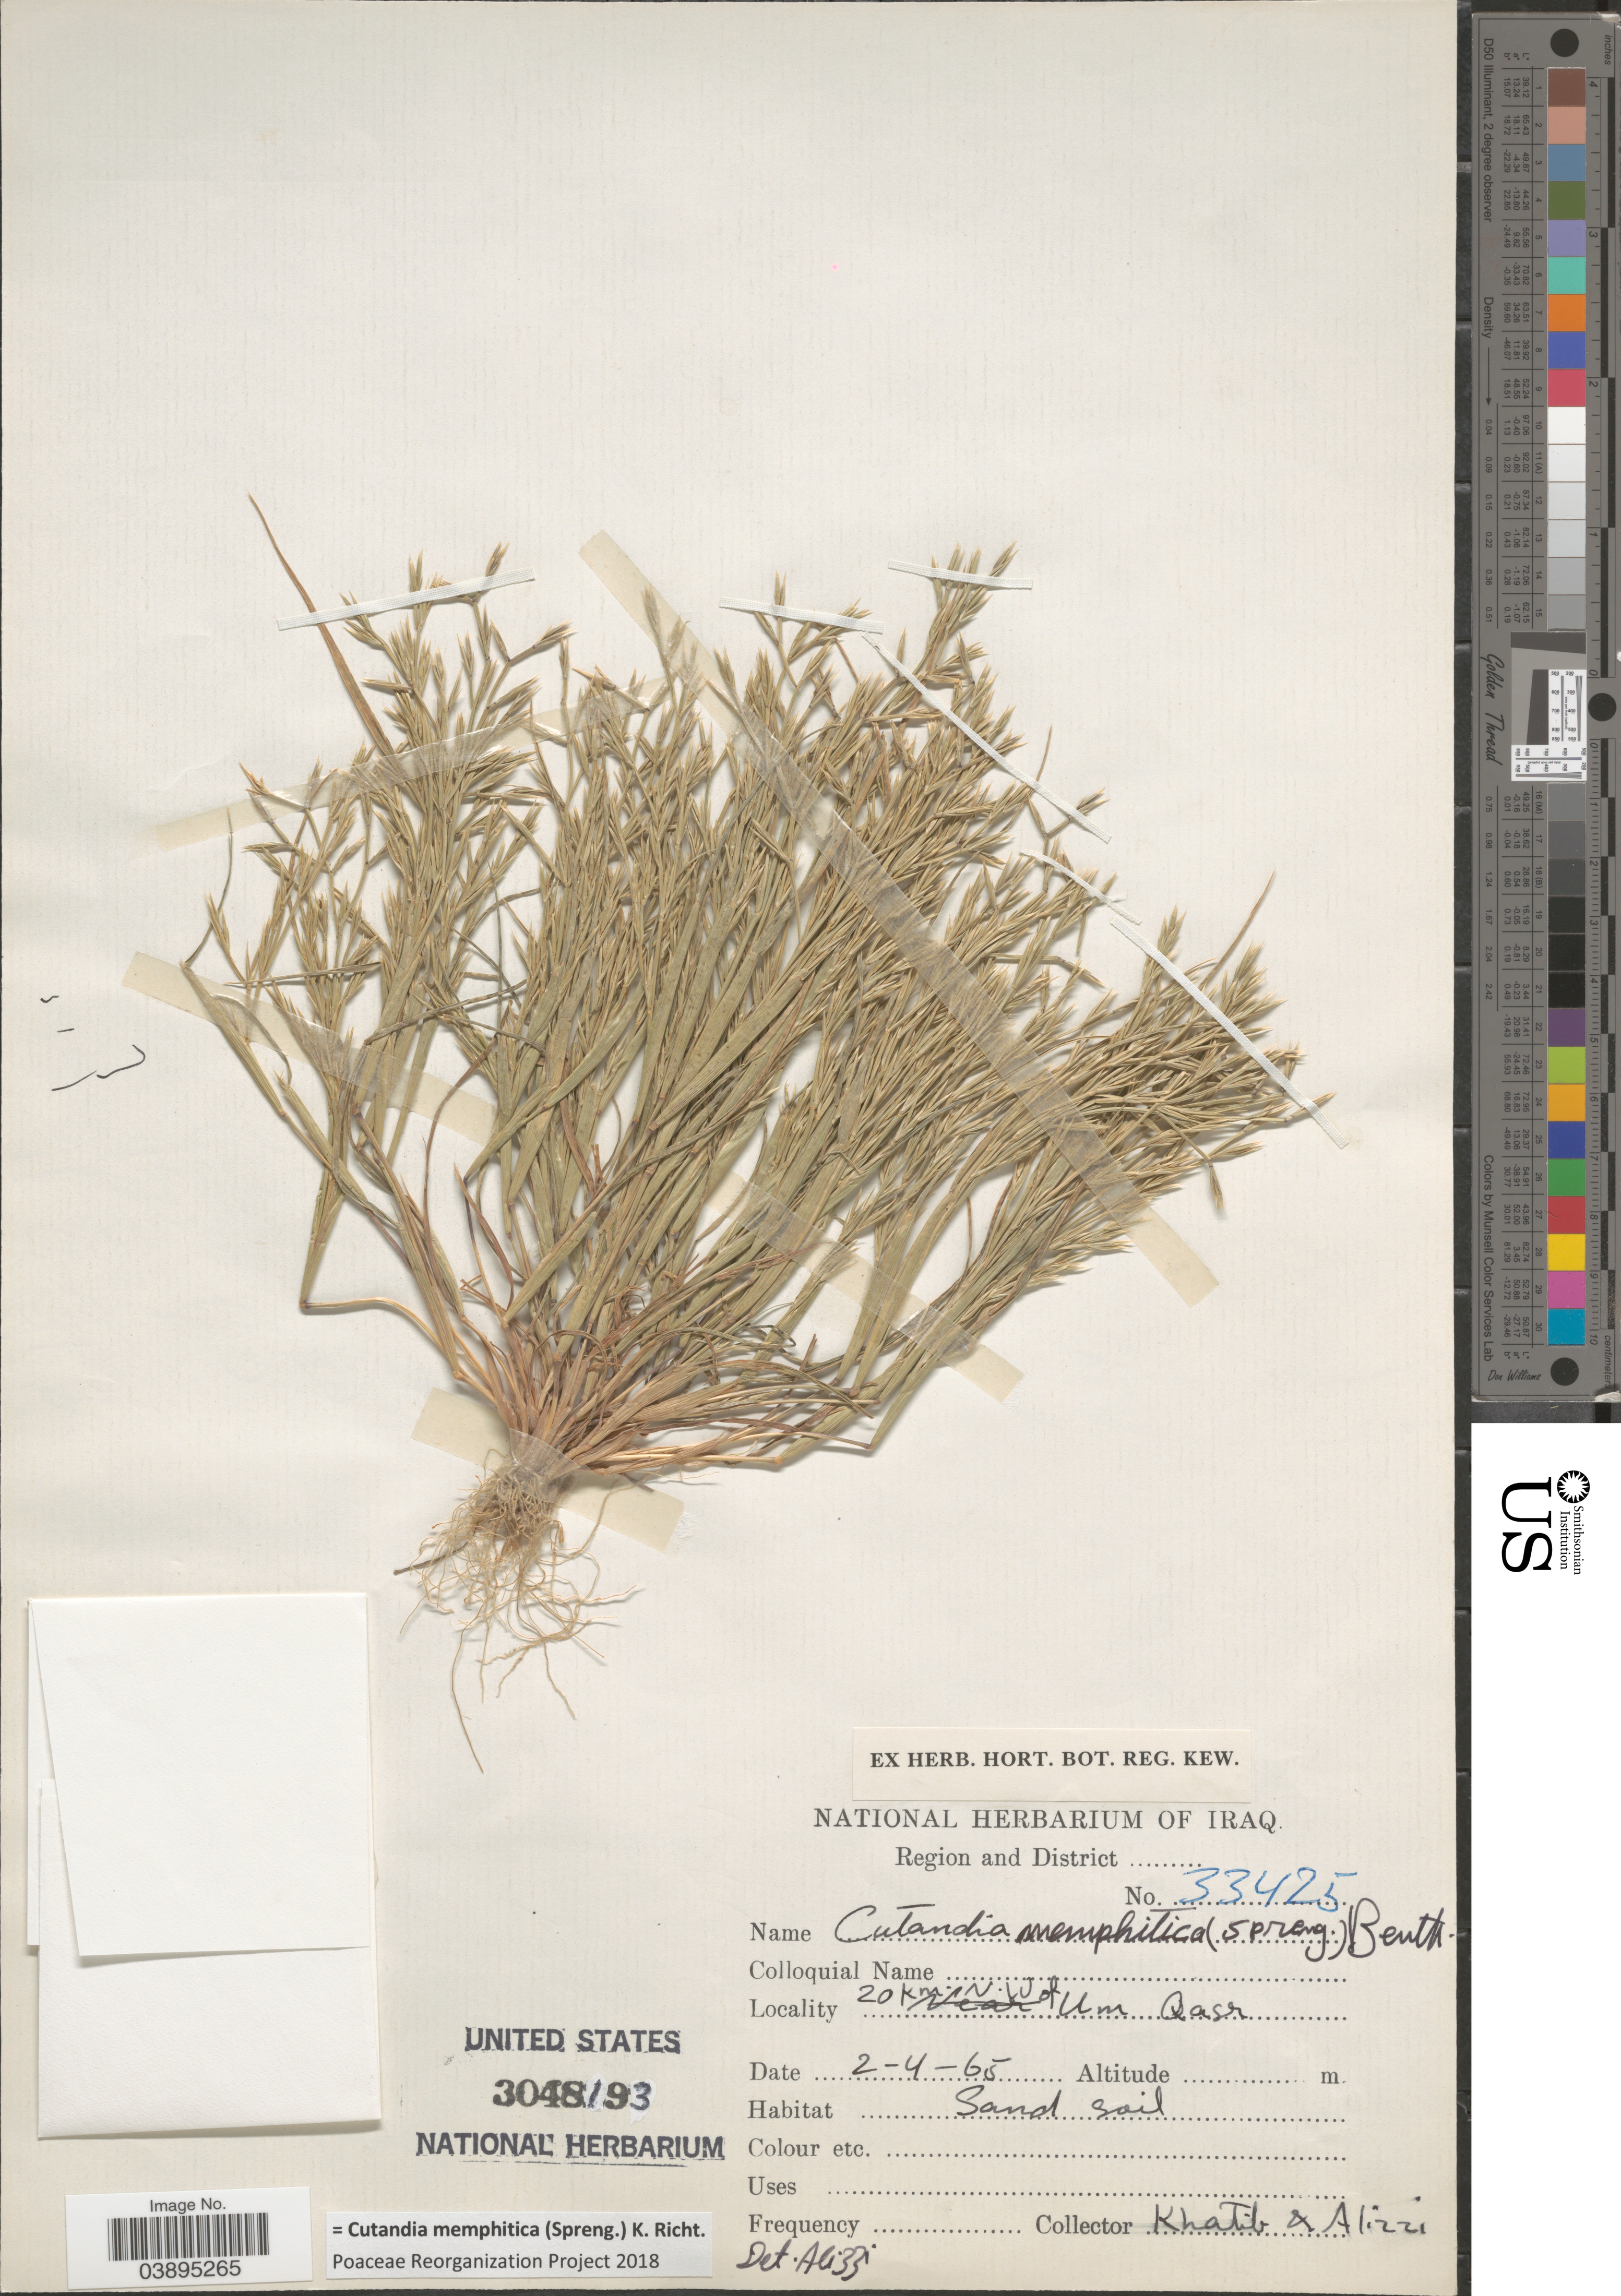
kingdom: Plantae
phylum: Tracheophyta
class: Liliopsida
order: Poales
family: Poaceae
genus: Cutandia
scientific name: Cutandia memphitica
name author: (Spreng.) K. Richt.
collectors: Khatib & Alizzi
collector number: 33425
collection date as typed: Transcribed d/m/y: 2/4/65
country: Iraq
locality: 20 km N.W. of Um Qasr.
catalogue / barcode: US 3048193